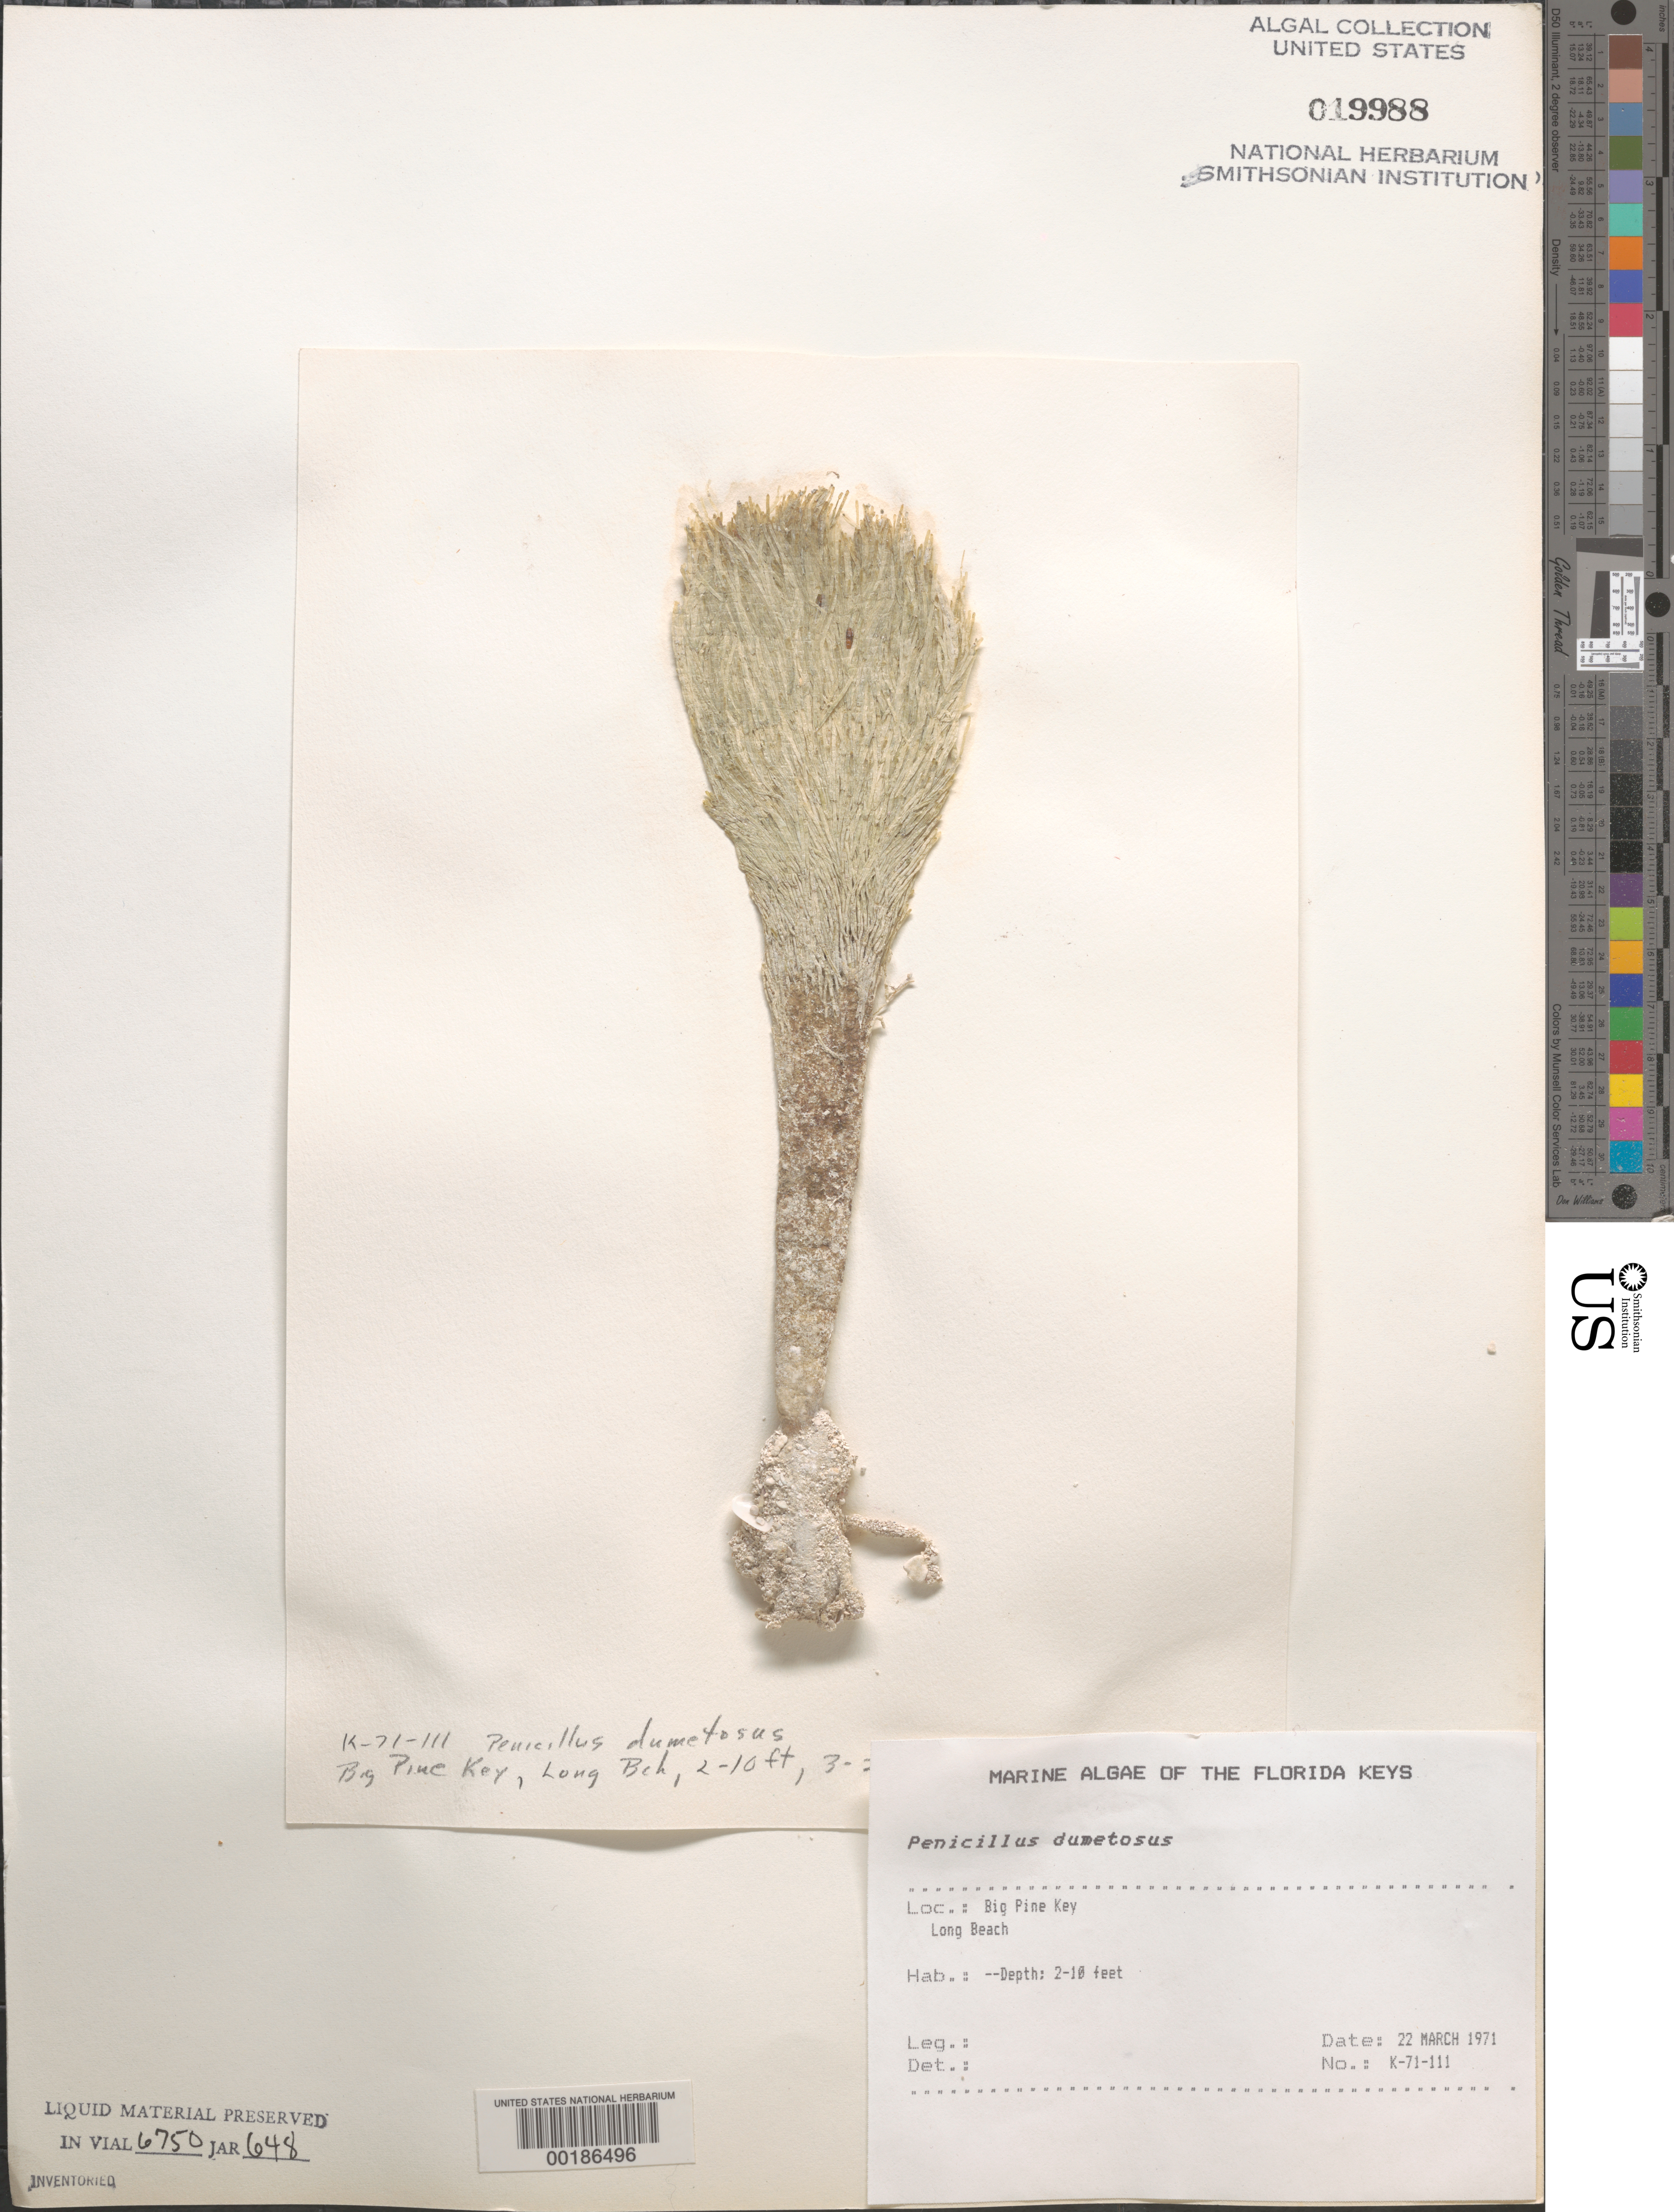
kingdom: Plantae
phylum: Chlorophyta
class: Ulvophyceae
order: Bryopsidales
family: Udoteaceae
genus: Penicillus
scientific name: Penicillus dumetosus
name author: (J.V.Lamouroux) Blainville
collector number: K-71-111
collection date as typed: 22 Mar 1971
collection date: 1971-03-22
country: United States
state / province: Florida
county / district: Monroe County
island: Big Pine Key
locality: Long Beach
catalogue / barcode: US 19988